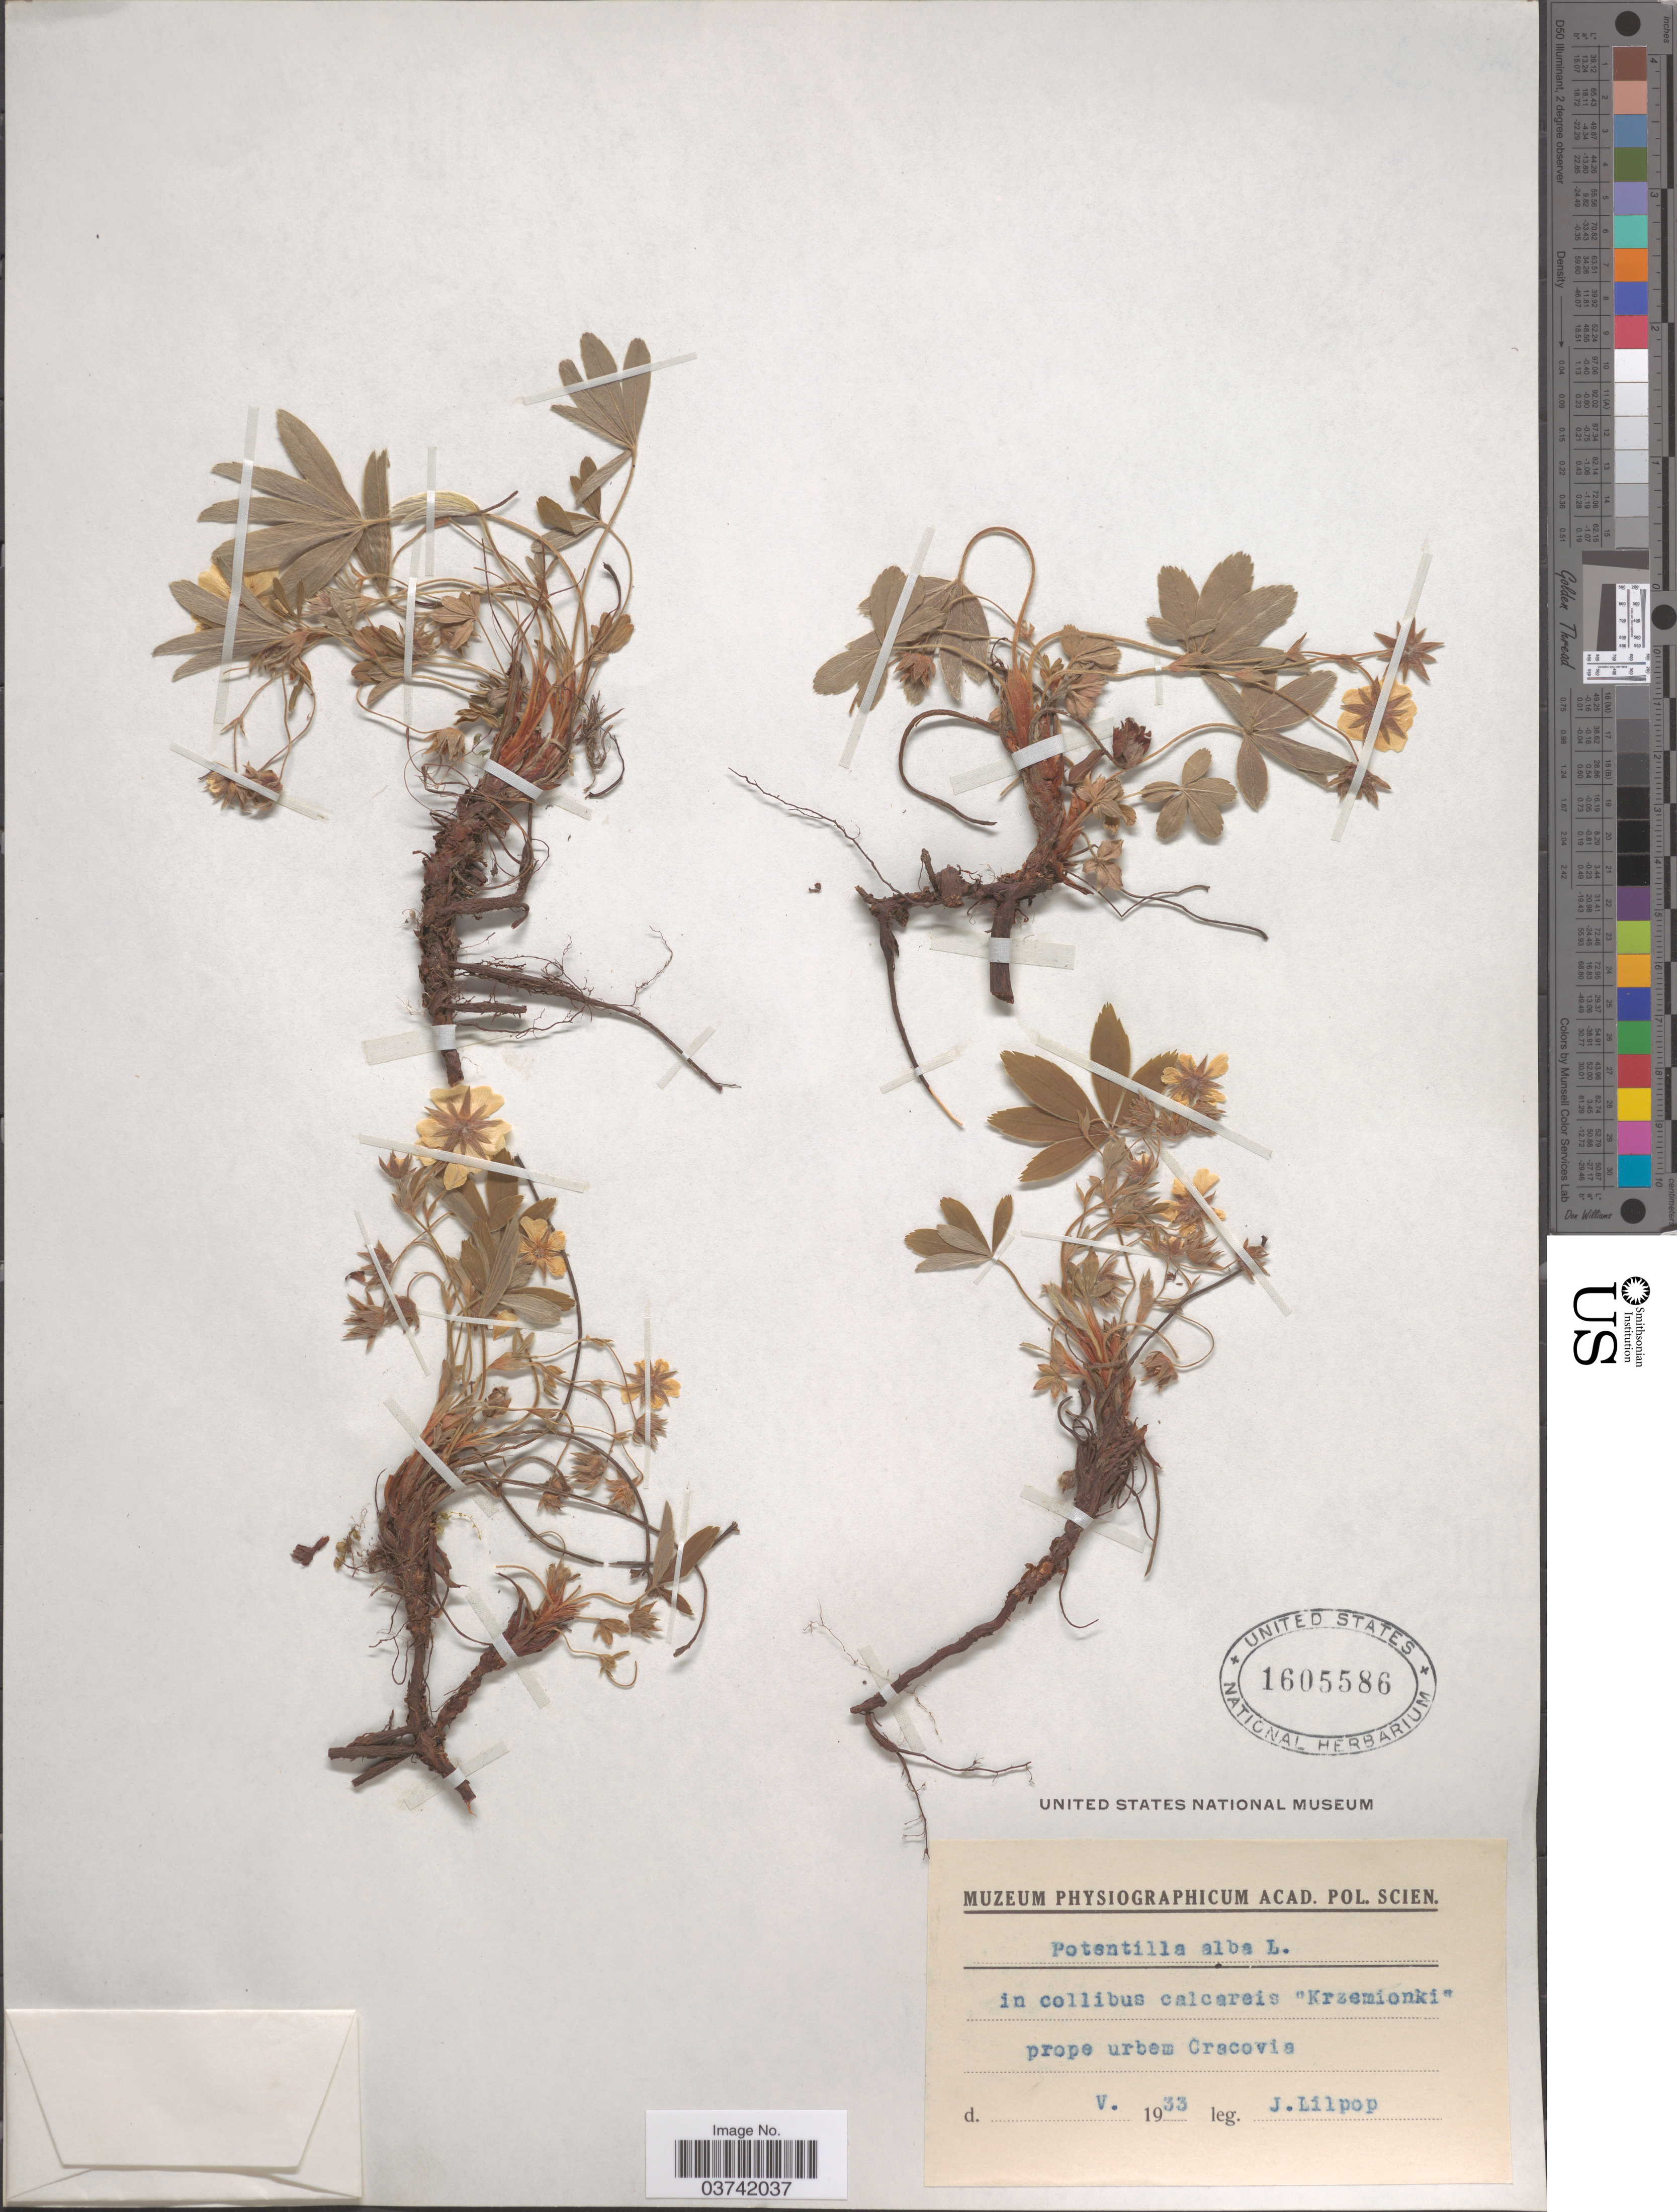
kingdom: Plantae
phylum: Tracheophyta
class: Magnoliopsida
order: Rosales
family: Rosaceae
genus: Potentilla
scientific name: Potentilla alba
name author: L.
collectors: J. Lilpop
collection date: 1933-05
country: Poland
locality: In collibus calcareis "Krzemionki" prope urbem Cracovia.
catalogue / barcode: US 1605586